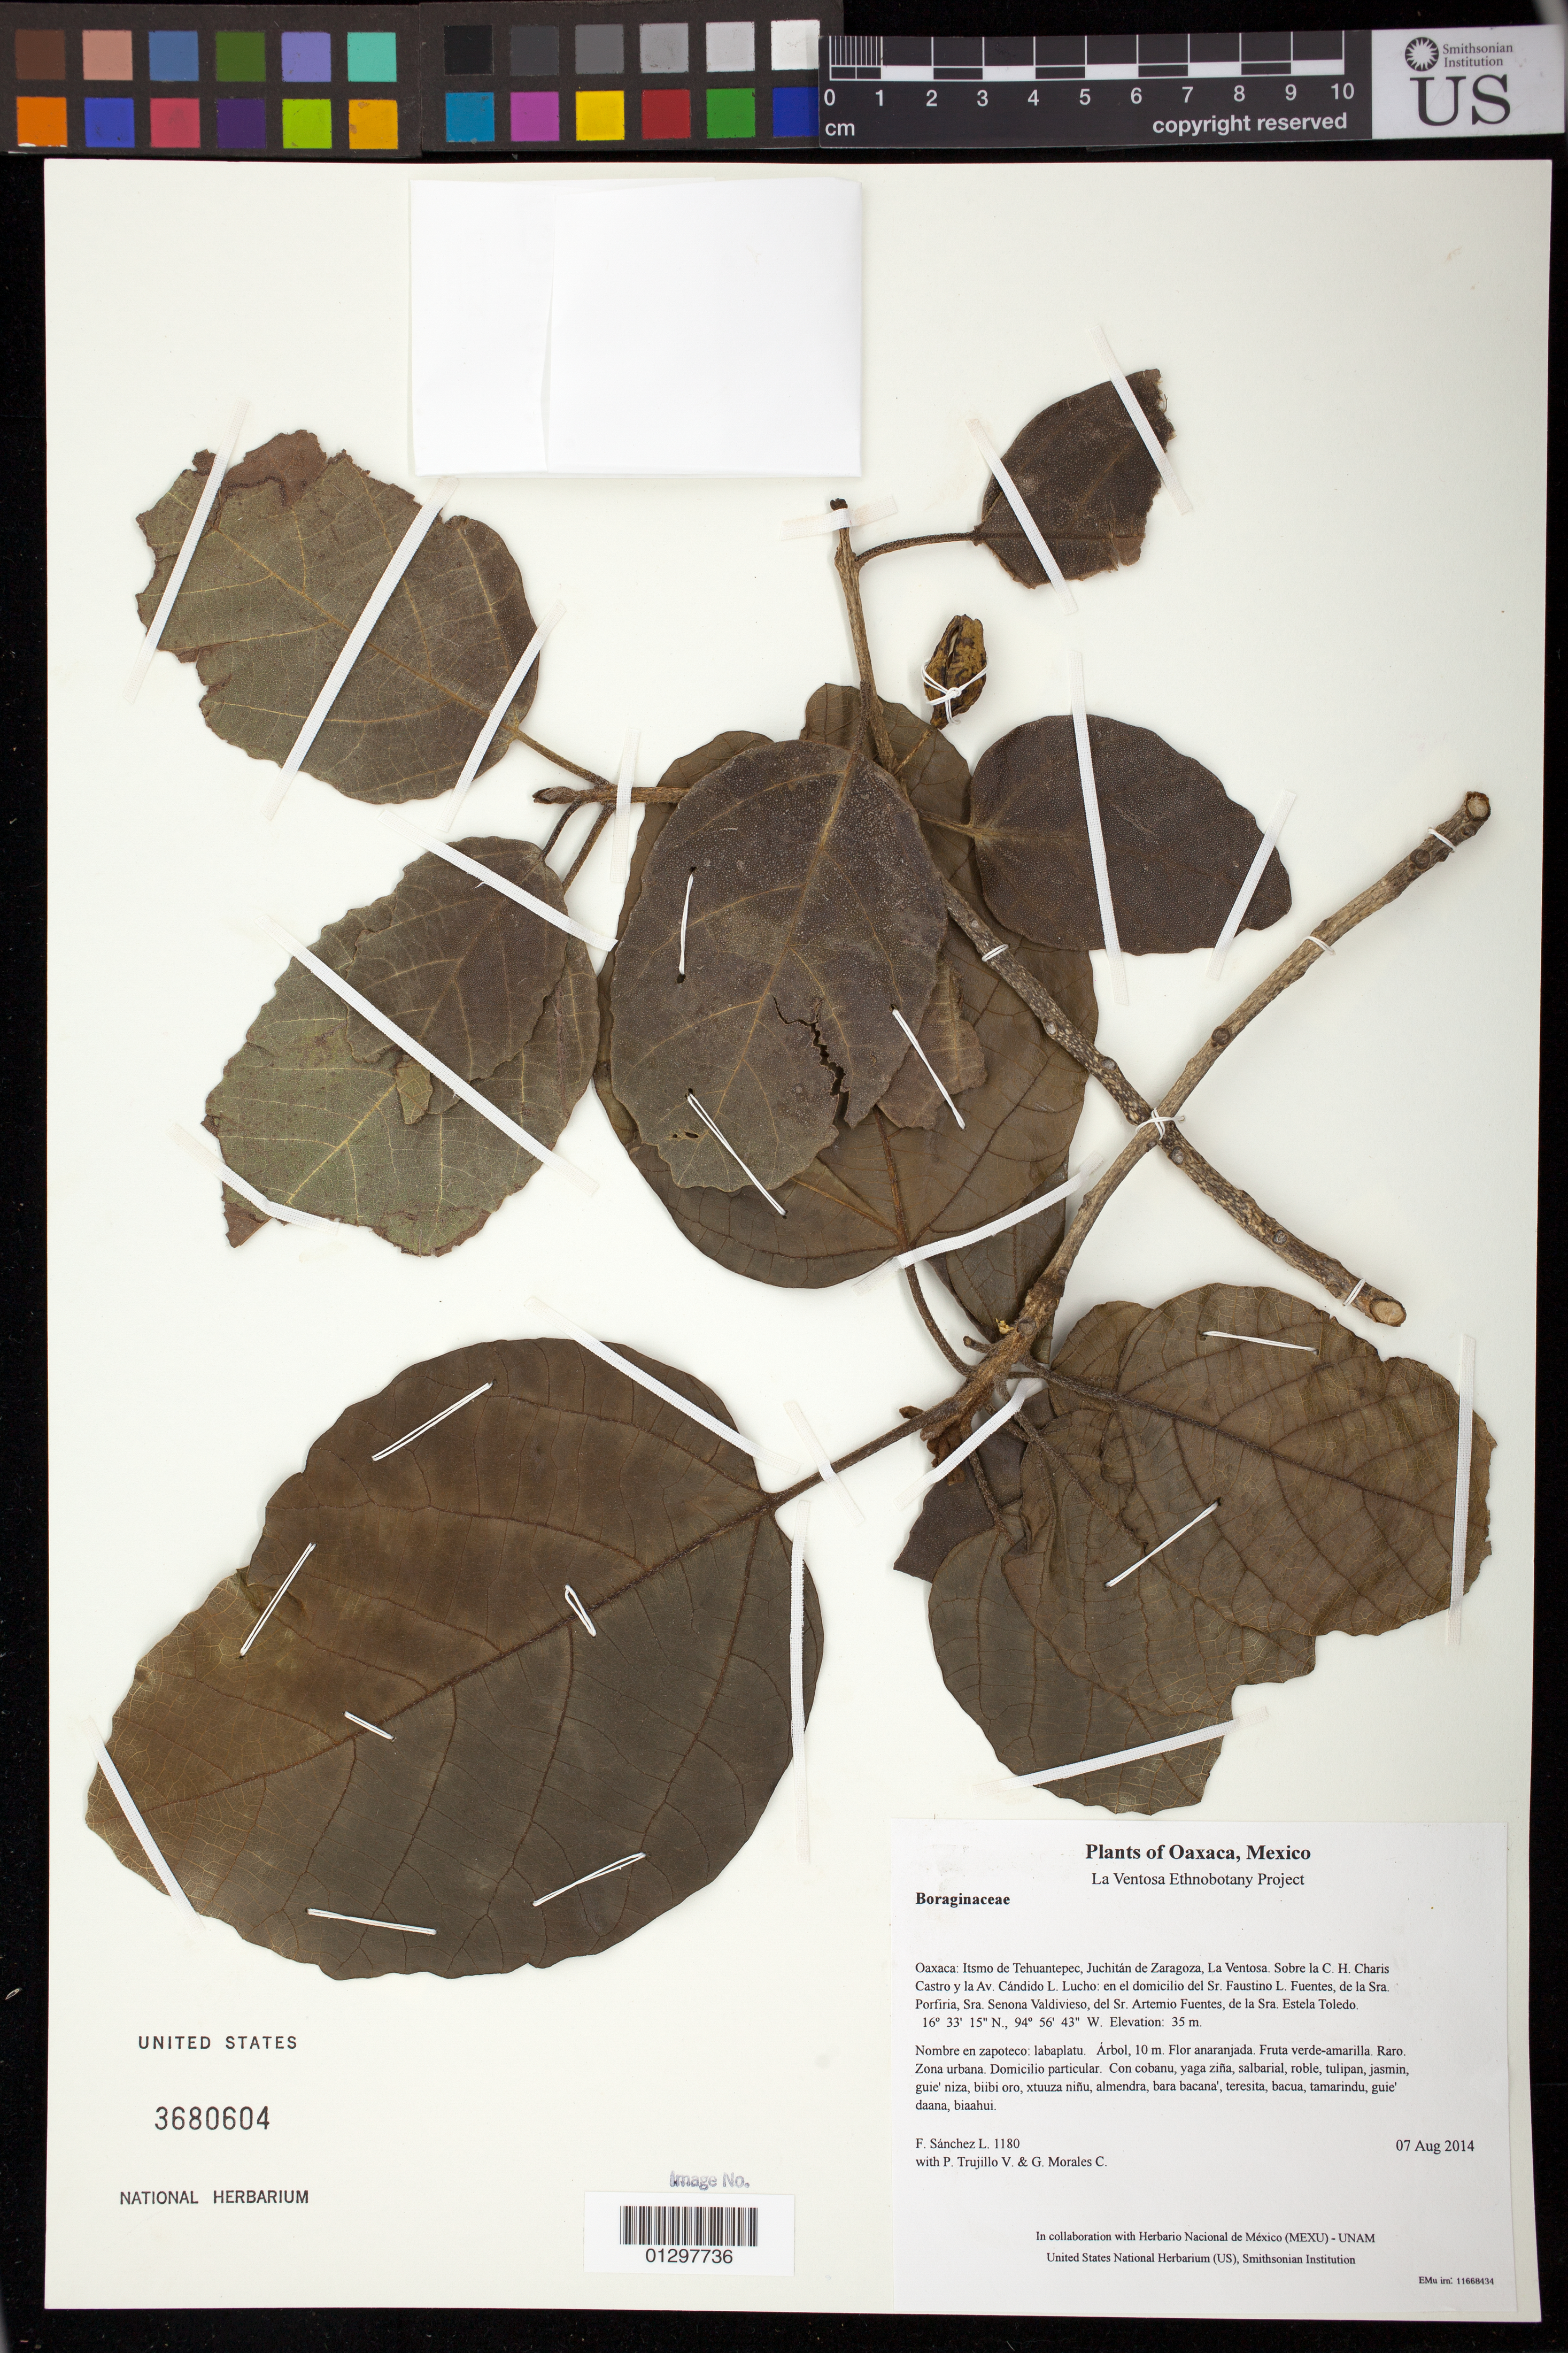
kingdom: Plantae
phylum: Tracheophyta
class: Magnoliopsida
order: Boraginales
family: Cordiaceae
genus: Cordia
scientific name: Cordia dodecandra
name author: A. DC.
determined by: Velasco G., Kenia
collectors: F. Sánchez L., P. Trujillo V. & G. Morales C.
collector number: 1180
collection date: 2014-08-07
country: Mexico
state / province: Oaxaca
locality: Itsmo de Tehuantepec, Juchitán de Zaragoza, La Ventosa. Sobre la C. H. Charis Castro y la Av. Cándido L. Lucho: en el domicilio del Sr. Faustino L. Fuentes, de la Sra. Porfiria, Sra. Senona Valdivieso, del Sr. Artemio Fuentes, de la Sra. Estela Toledo.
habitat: Zona urbana. Domicilio particular.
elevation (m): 35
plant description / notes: MEXU, US; Yaga. 10 m. Guie' biguitu. Cuaananaxhi naga'-naguchi. Nadxunu'.; ocote de montaña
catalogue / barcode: US 3680604